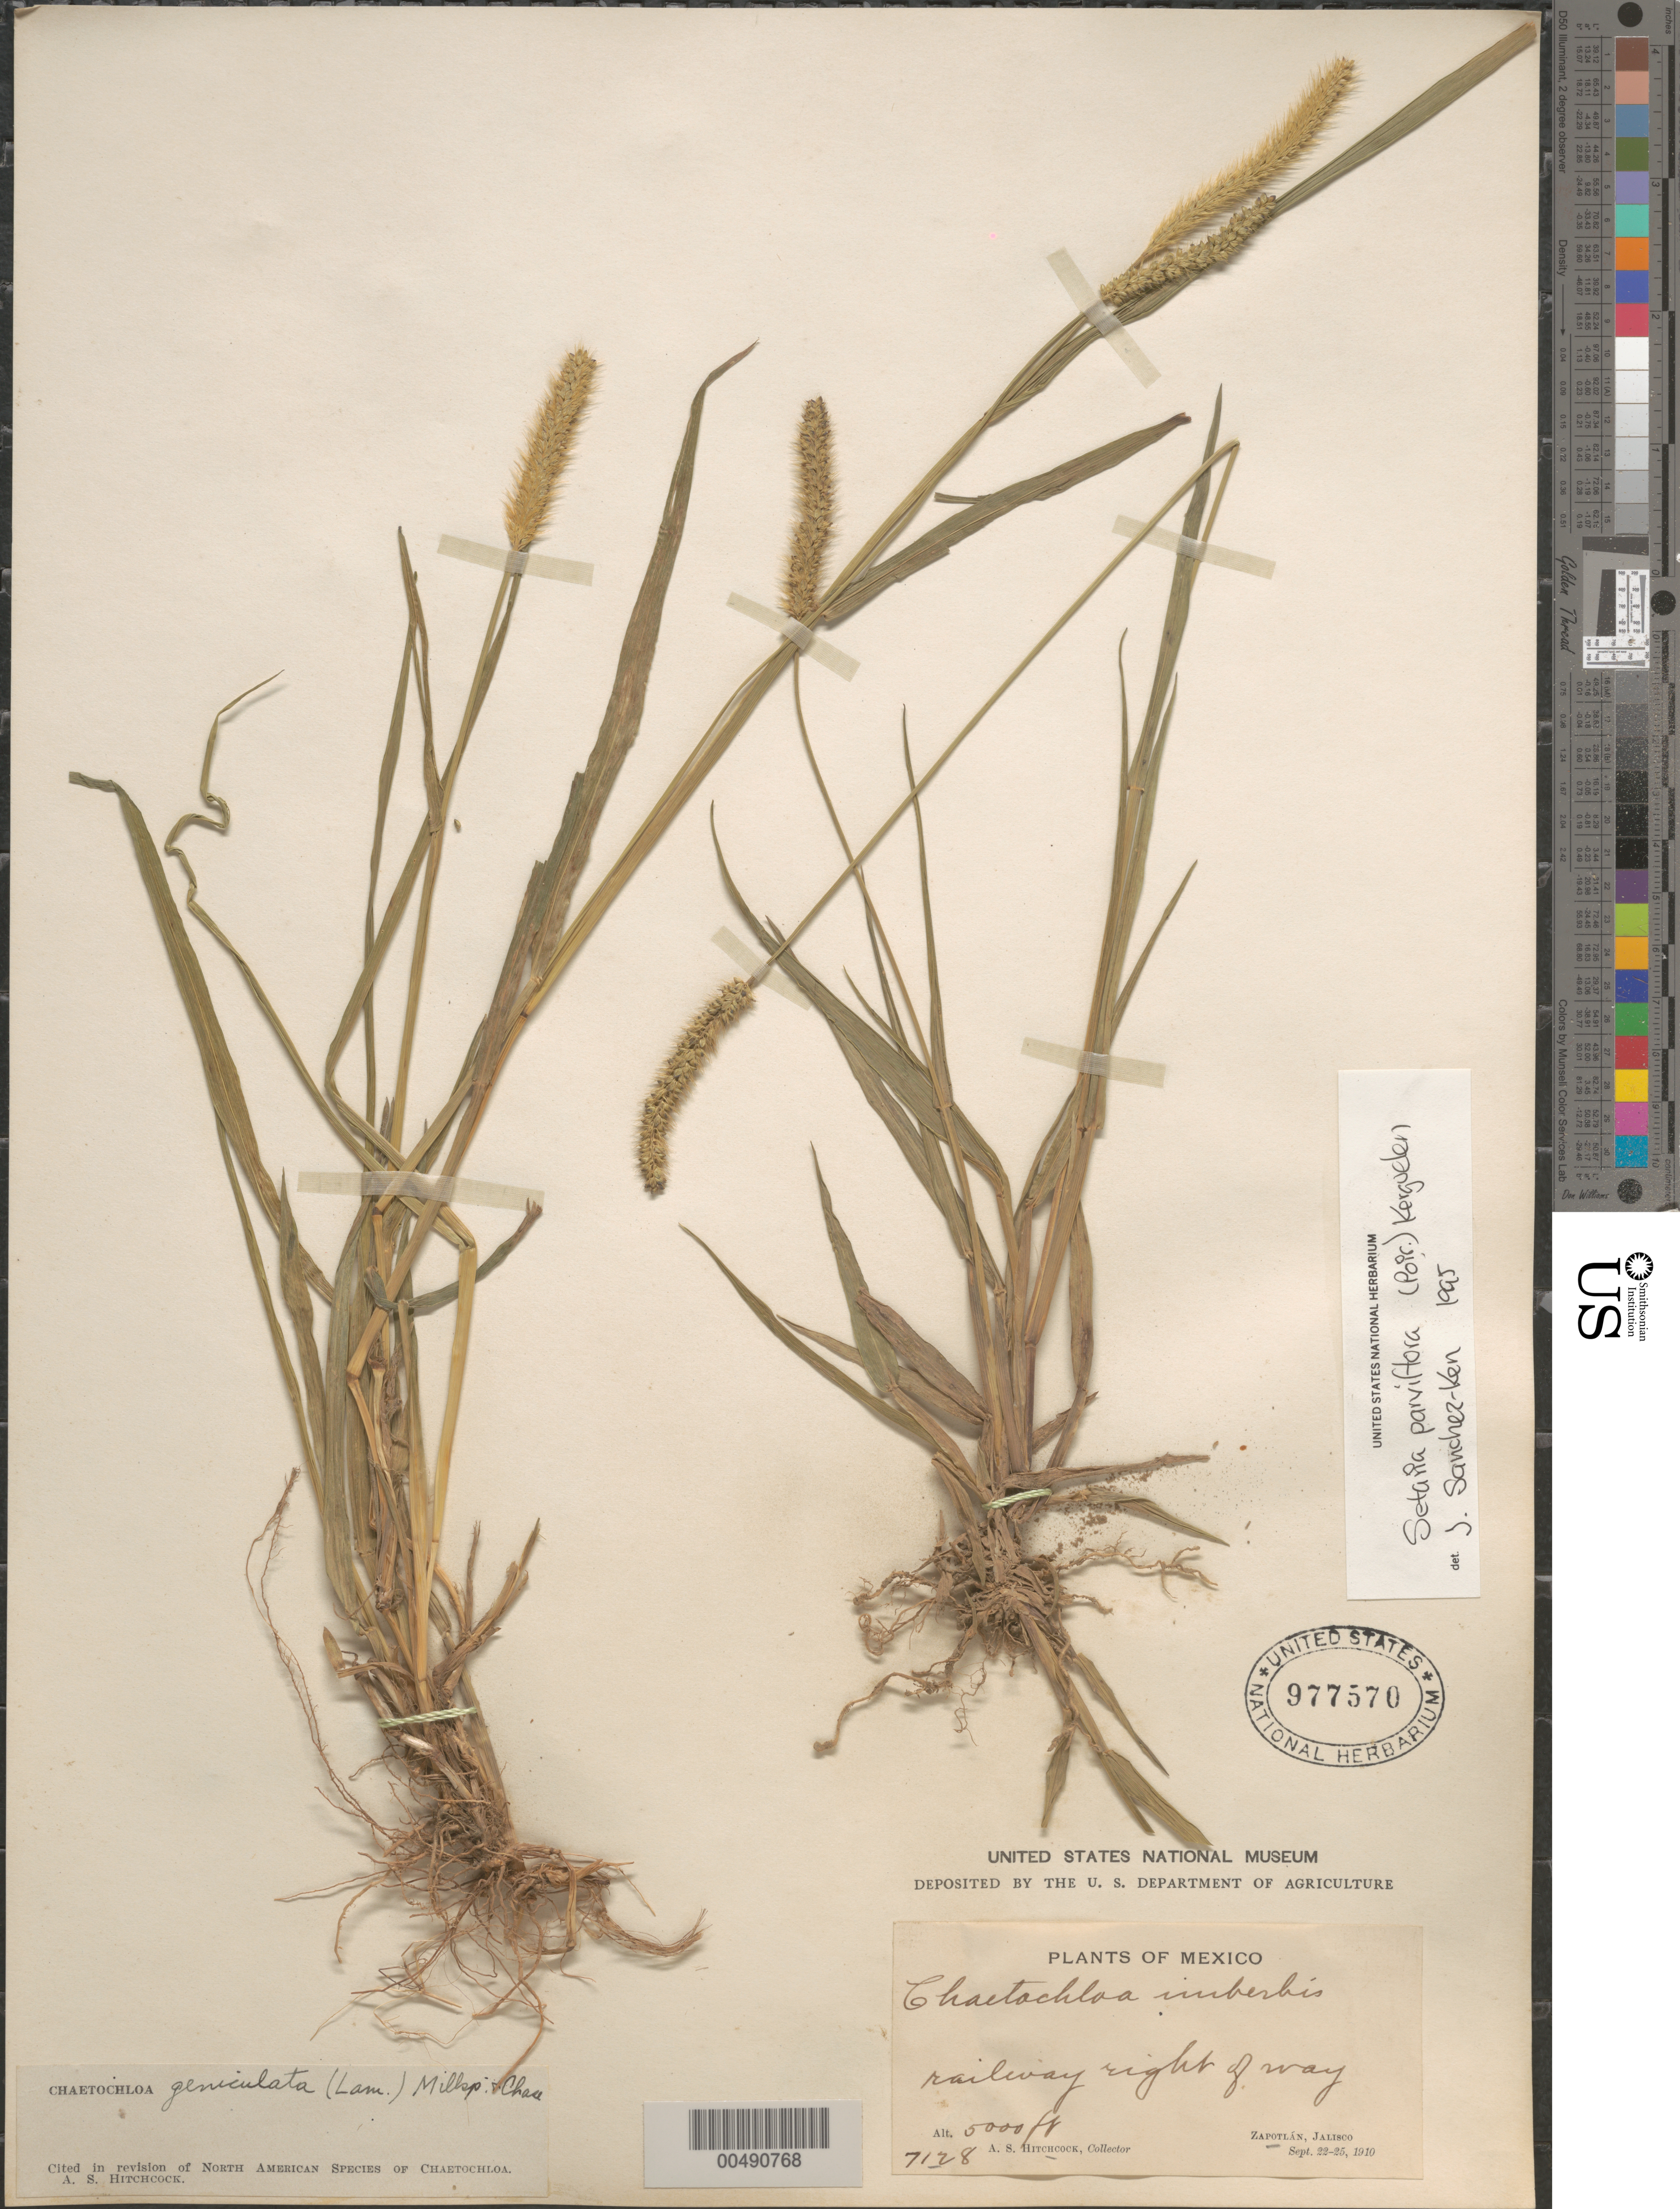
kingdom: Plantae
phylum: Tracheophyta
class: Liliopsida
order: Poales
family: Poaceae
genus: Setaria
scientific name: Setaria parviflora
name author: (Poir.) Kerguélen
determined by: Sánchez-Ken, J. G.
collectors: A. S. Hitchcock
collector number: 7128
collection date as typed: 22 Sep 1910 to 25 Sep 1910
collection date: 1910-09-22/1910-09-25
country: Mexico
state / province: Jalisco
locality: Zapotlán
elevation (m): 1524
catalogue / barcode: US 977570